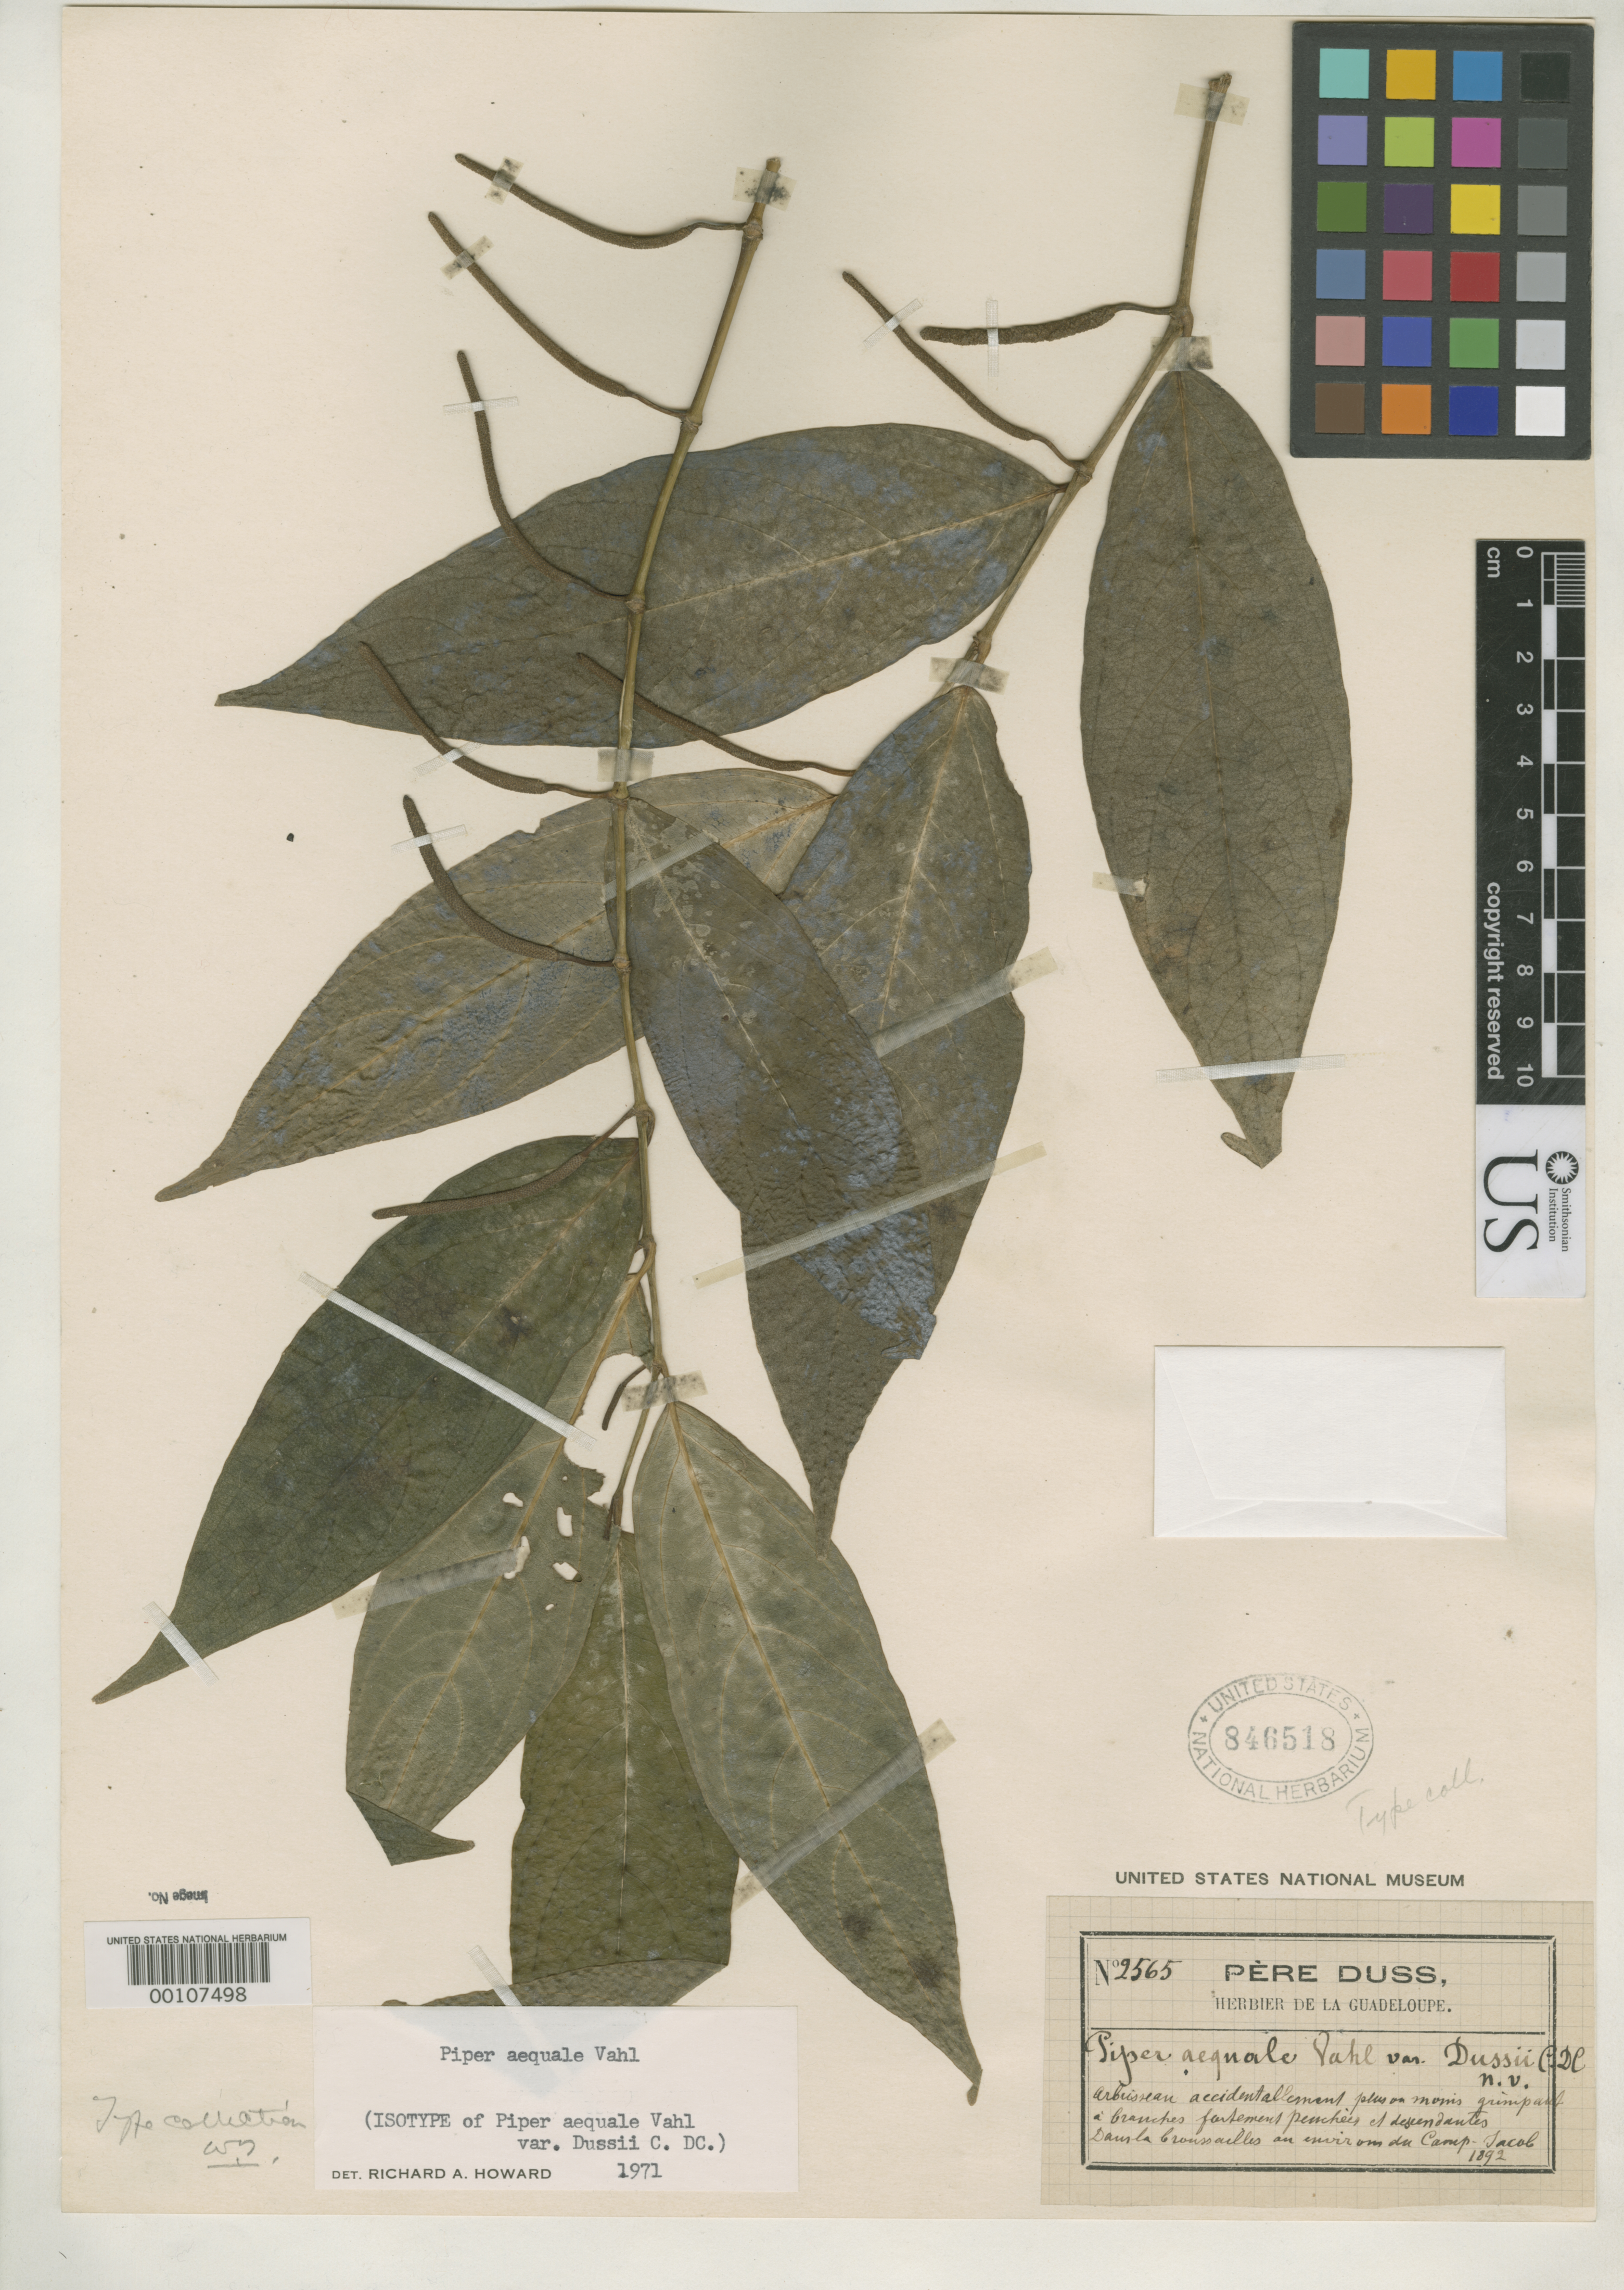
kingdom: Plantae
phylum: Tracheophyta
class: Magnoliopsida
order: Piperales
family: Piperaceae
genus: Piper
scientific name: Piper aequale var. dussii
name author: C. DC. in Urb.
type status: Isotype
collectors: Père Duss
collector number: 2565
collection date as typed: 1892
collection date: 1892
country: Guadeloupe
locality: Camp Jacob.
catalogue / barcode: US 846518